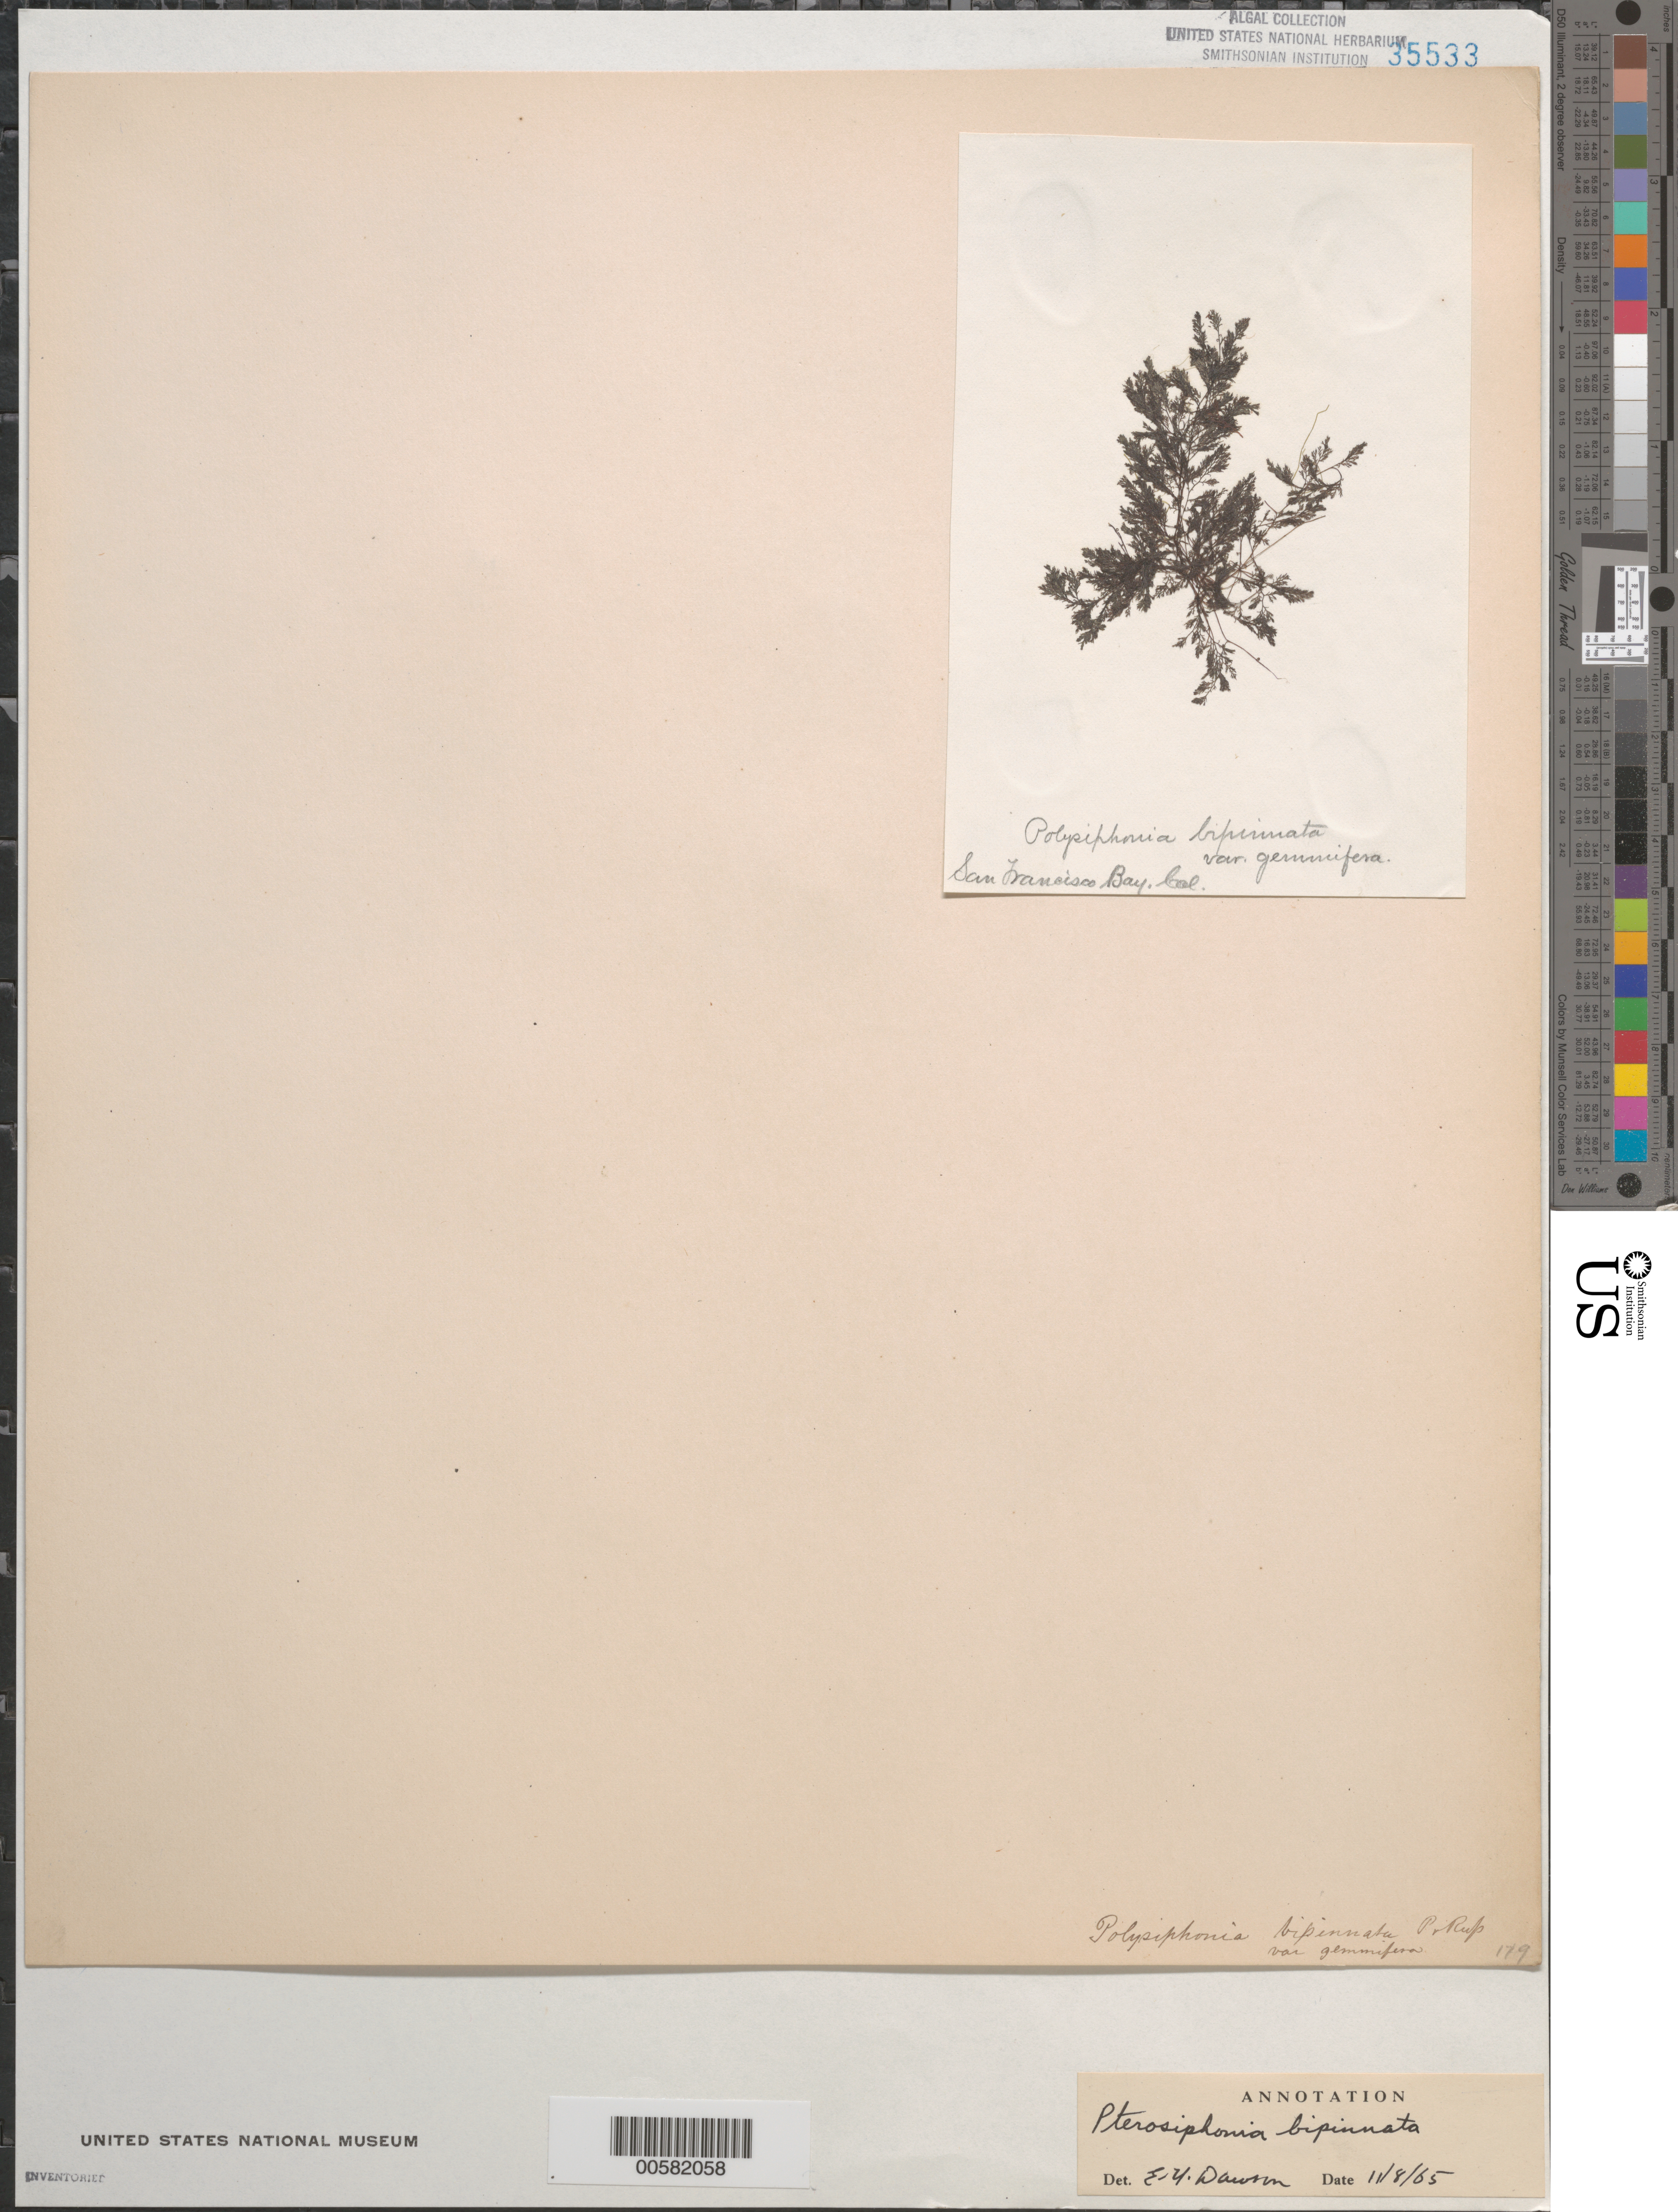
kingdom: Plantae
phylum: Rhodophyta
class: Florideophyceae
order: Ceramiales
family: Rhodomelaceae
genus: Savoiea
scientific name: Savoiea bipinnata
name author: (Postels & Rupr.) M.J. Wynne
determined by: Algae name updating Project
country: United States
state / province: California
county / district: San Francisco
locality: San Francisco Bay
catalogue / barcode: US 35533